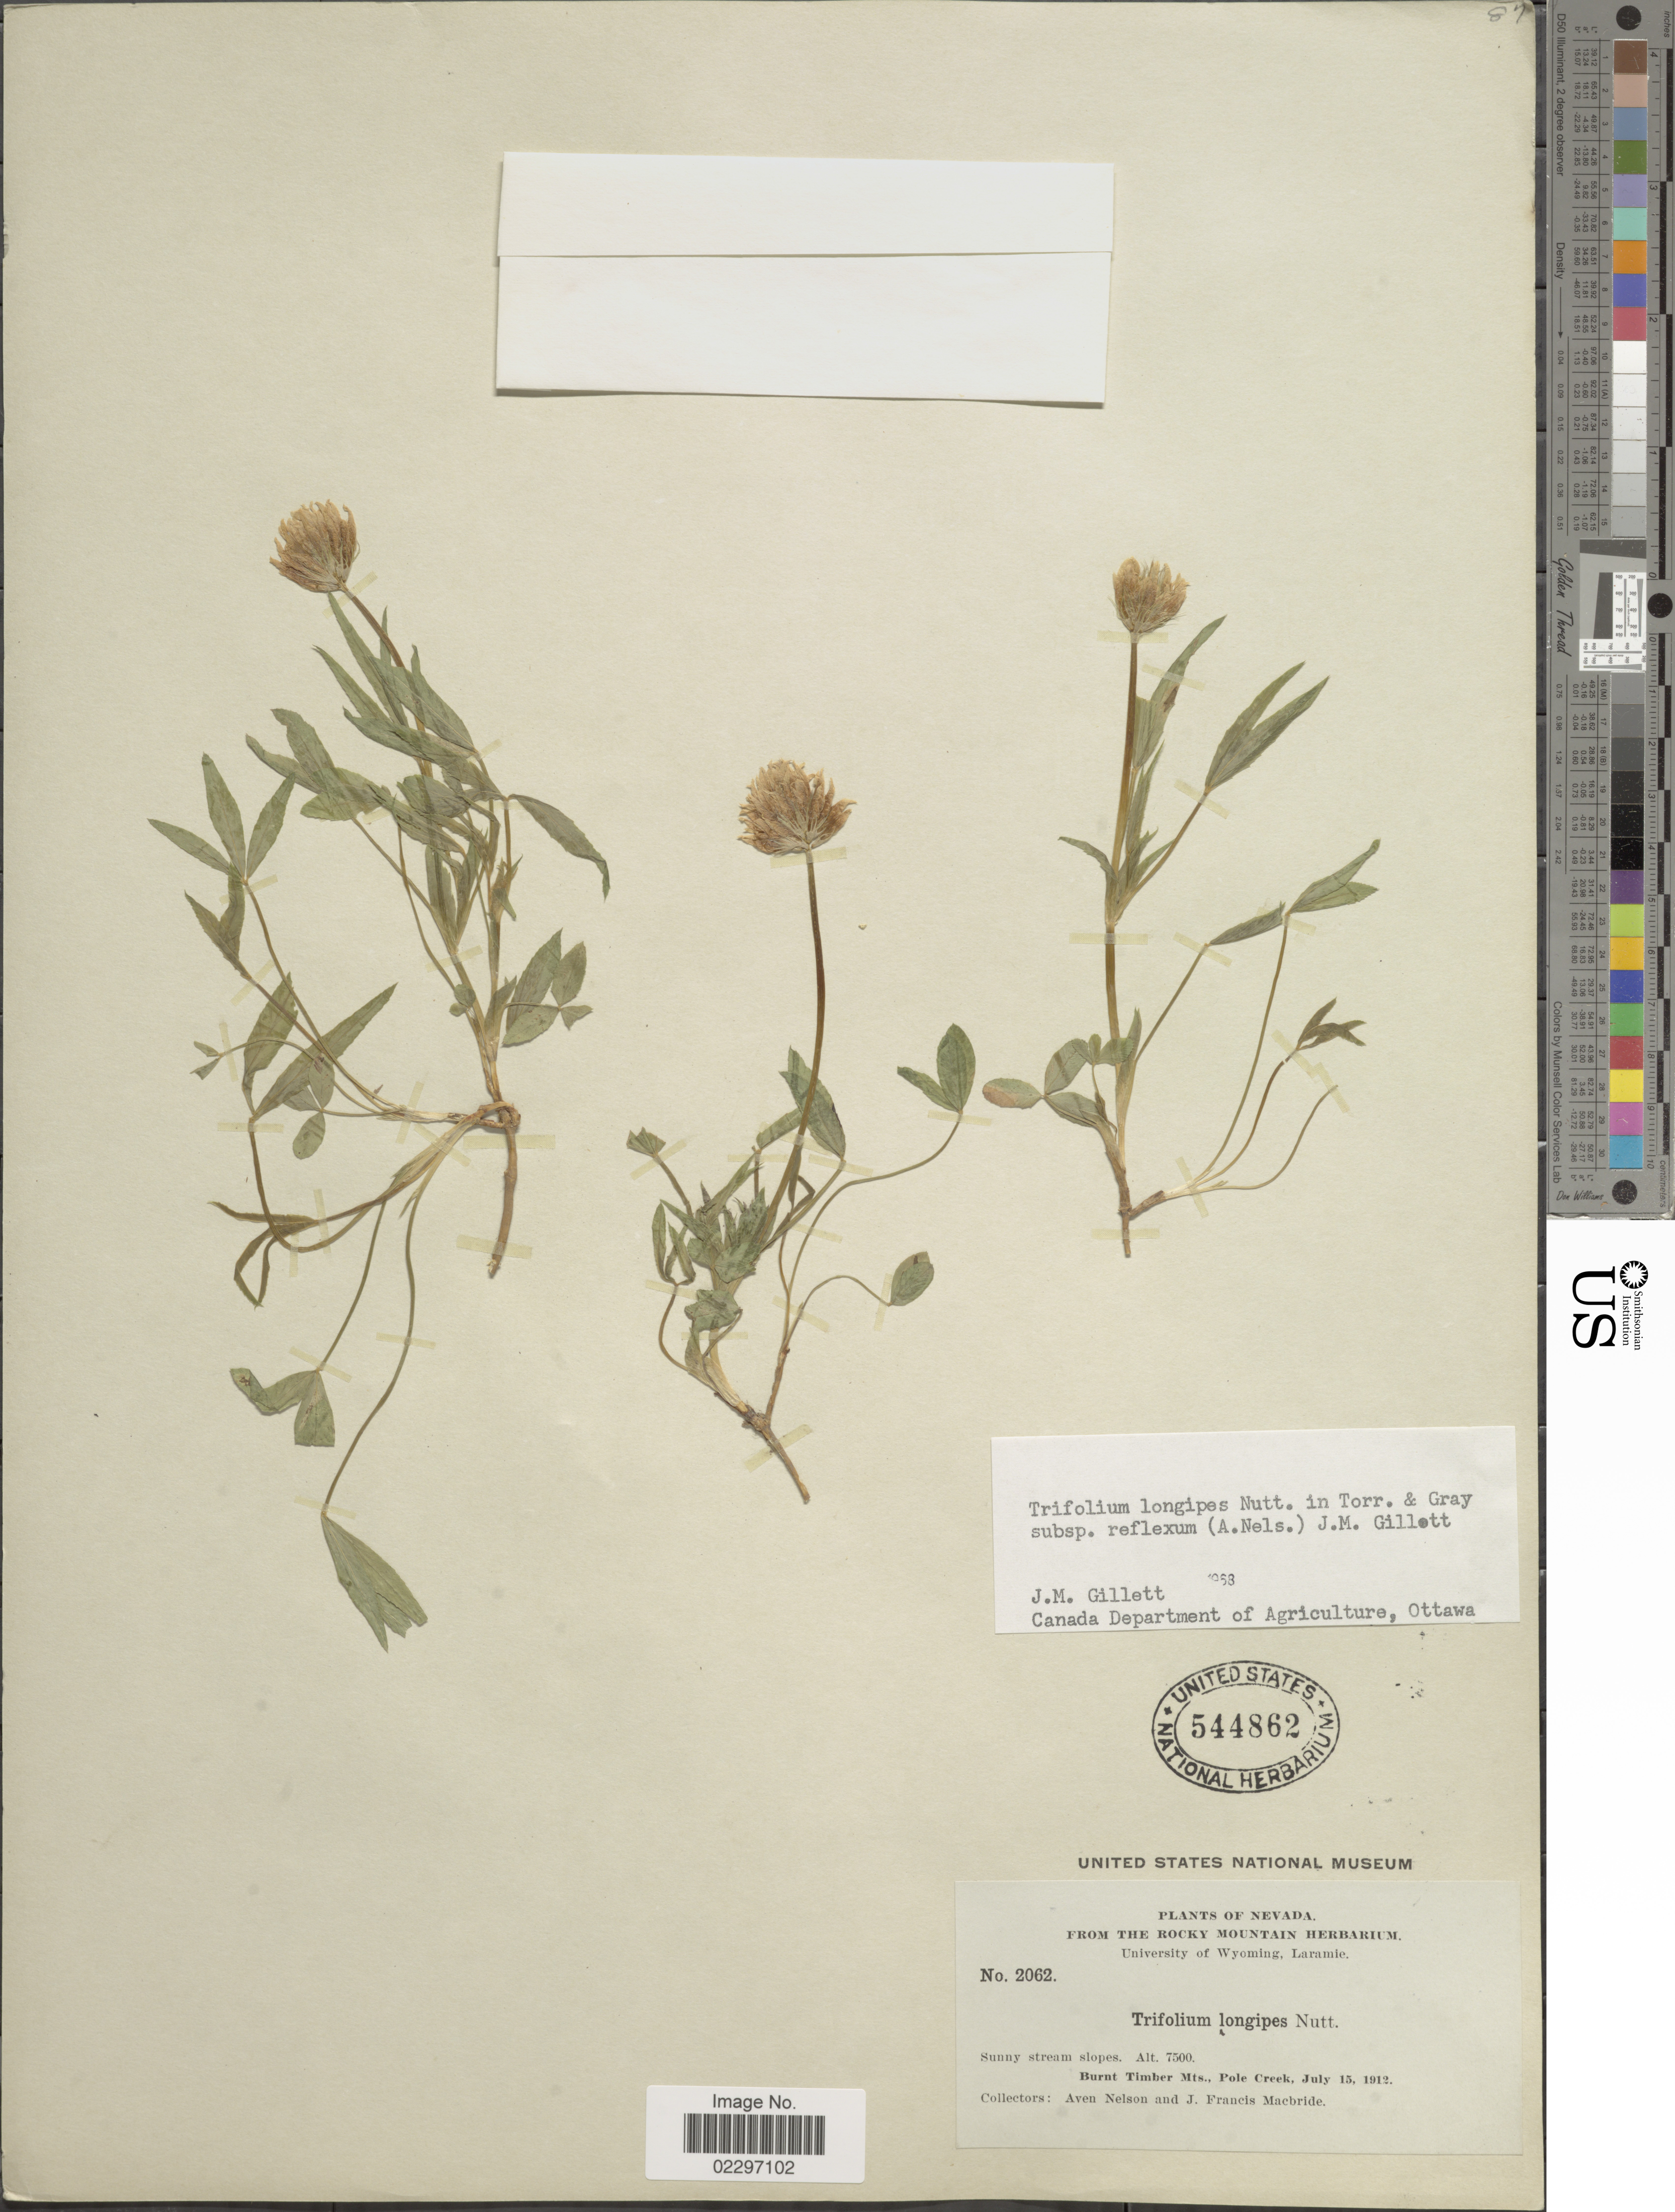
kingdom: Plantae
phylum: Tracheophyta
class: Magnoliopsida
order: Fabales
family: Fabaceae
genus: Trifolium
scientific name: Trifolium longipes subsp. reflexum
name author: (A. Nelson) J.M. Gillet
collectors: A. Nelson & J. F. Macbride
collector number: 2062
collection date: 1912-07-15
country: United States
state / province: Nevada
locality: Burnt Timber Mts., Pole Creek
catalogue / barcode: US 544862